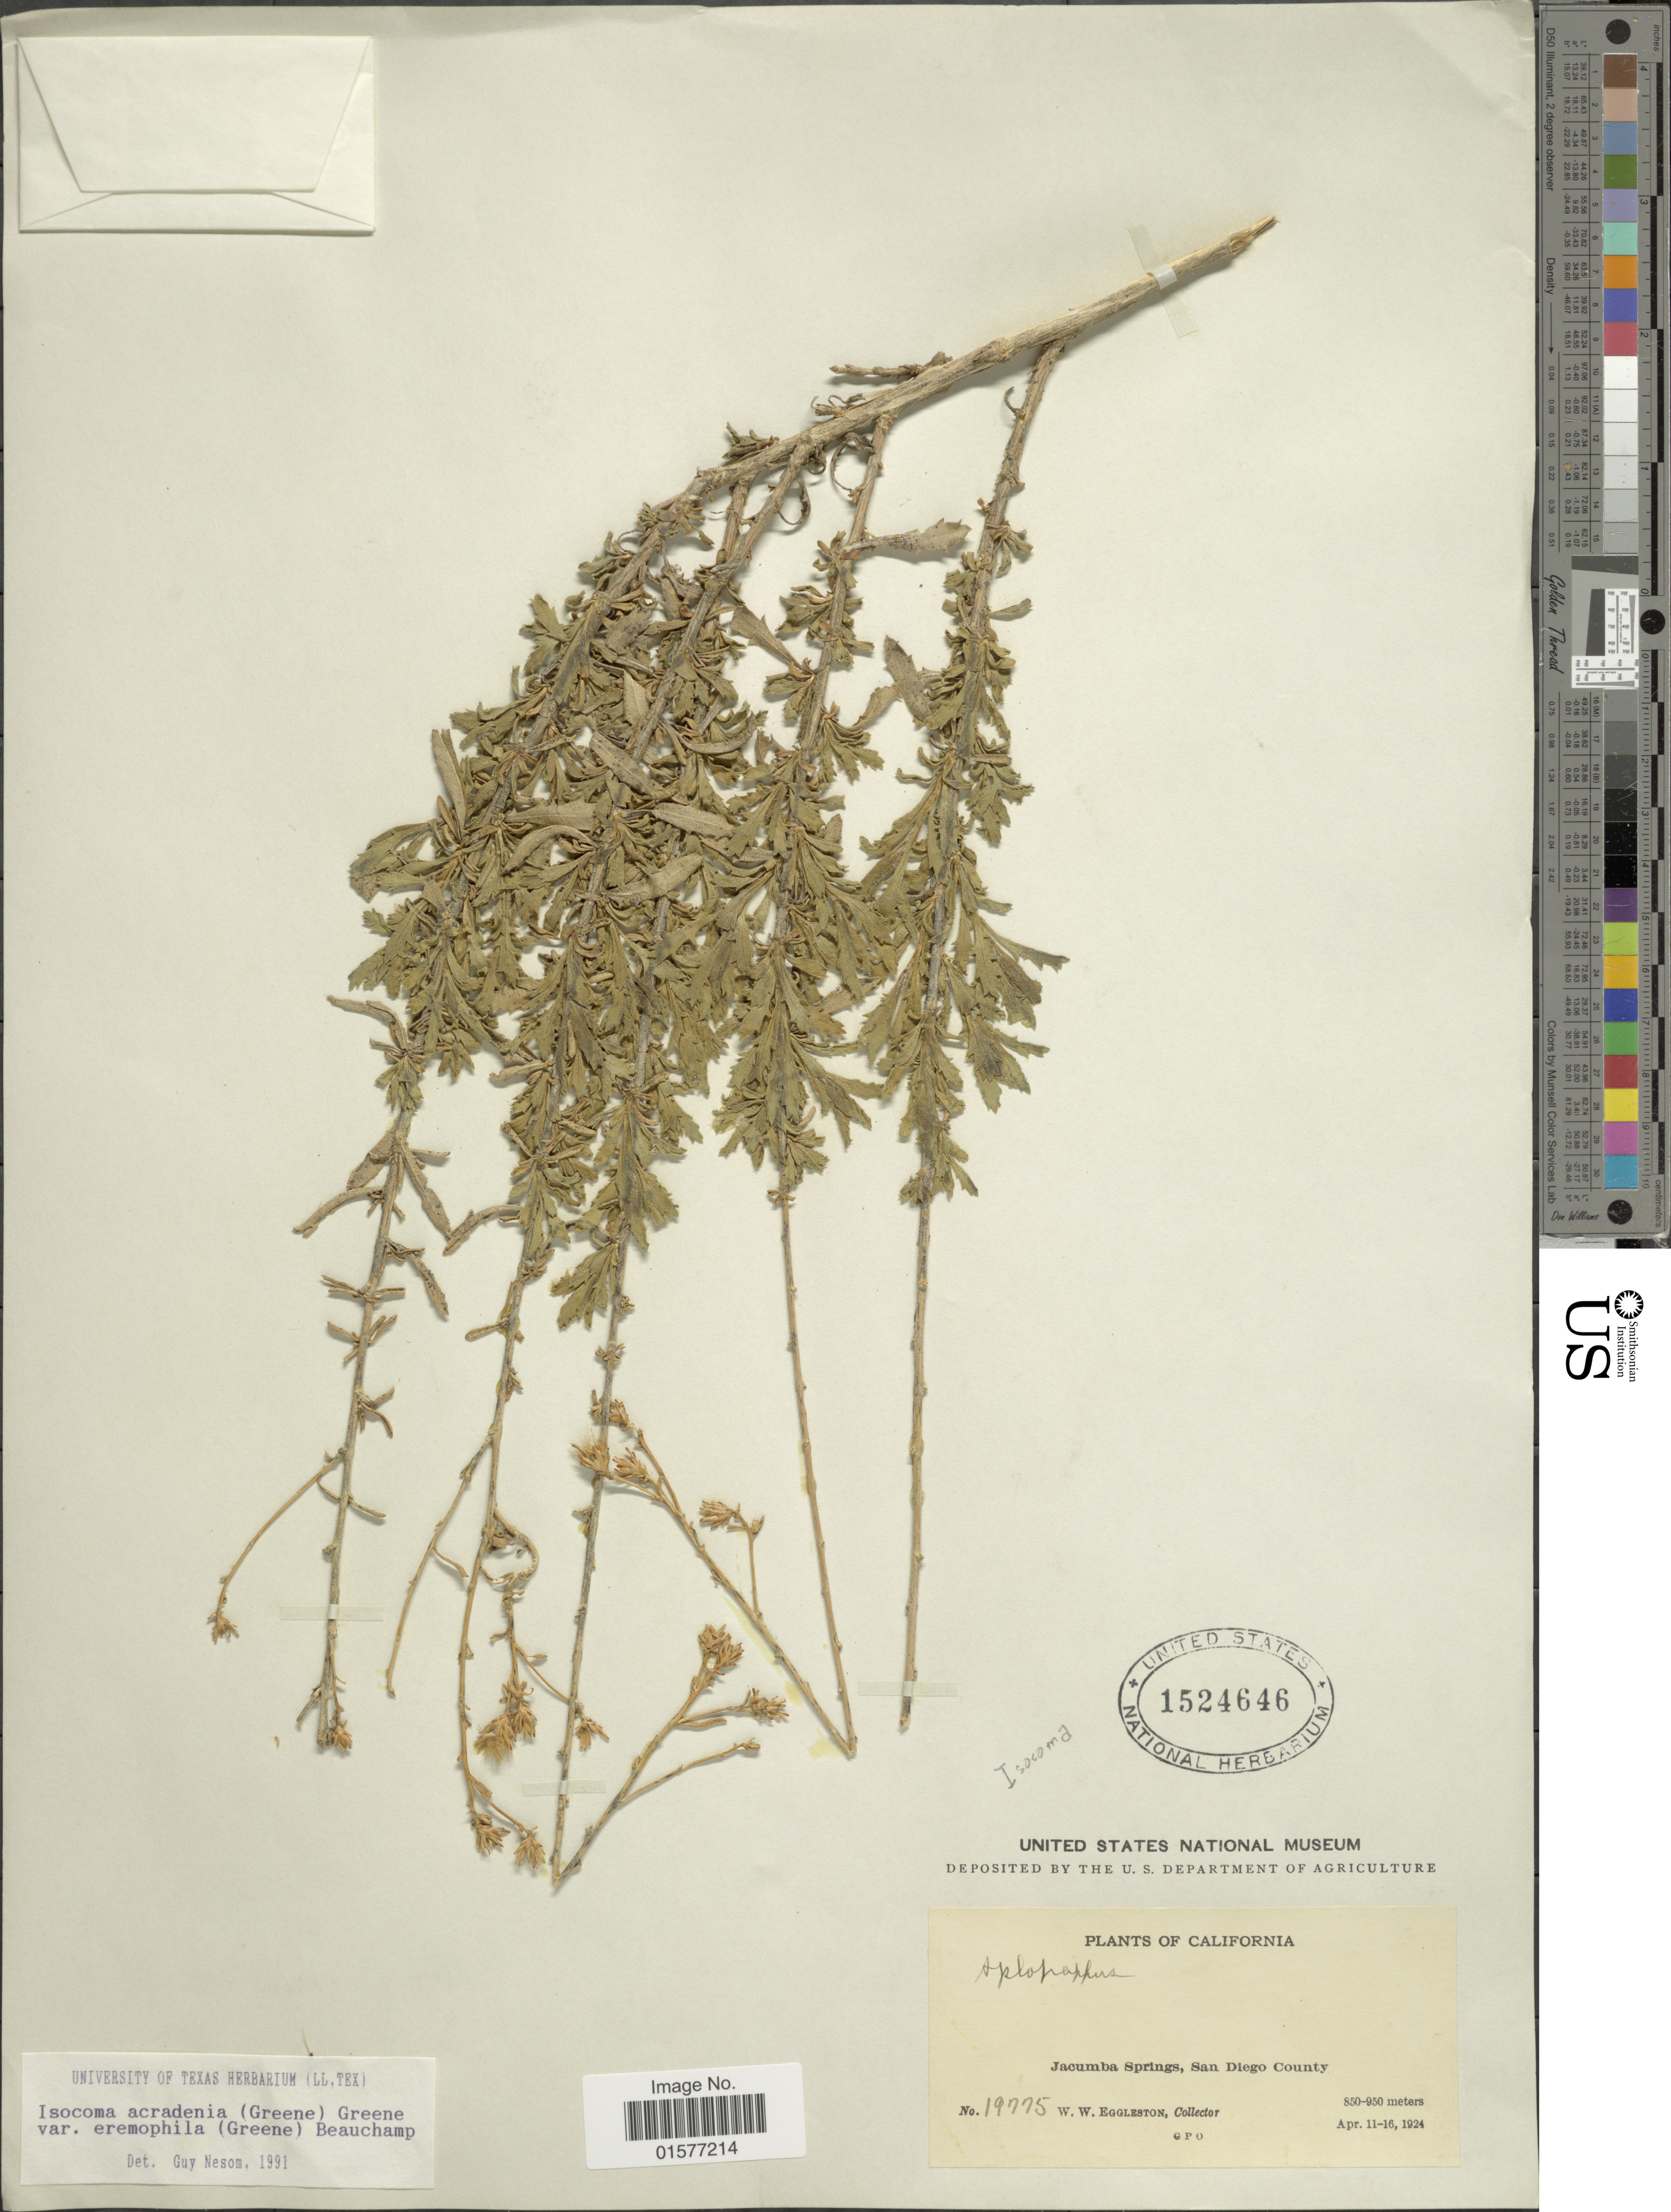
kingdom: Plantae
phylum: Tracheophyta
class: Magnoliopsida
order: Asterales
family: Asteraceae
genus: Isocoma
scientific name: Isocoma acradenia var. eremophila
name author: (S.W. Greene) G.L. Nesom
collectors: W. W. Eggleston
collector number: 19775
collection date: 1924-04-11/1924-04-16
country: United States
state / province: California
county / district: San Diego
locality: Jacumba Springs, San Diego County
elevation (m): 850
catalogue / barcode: US 1524646